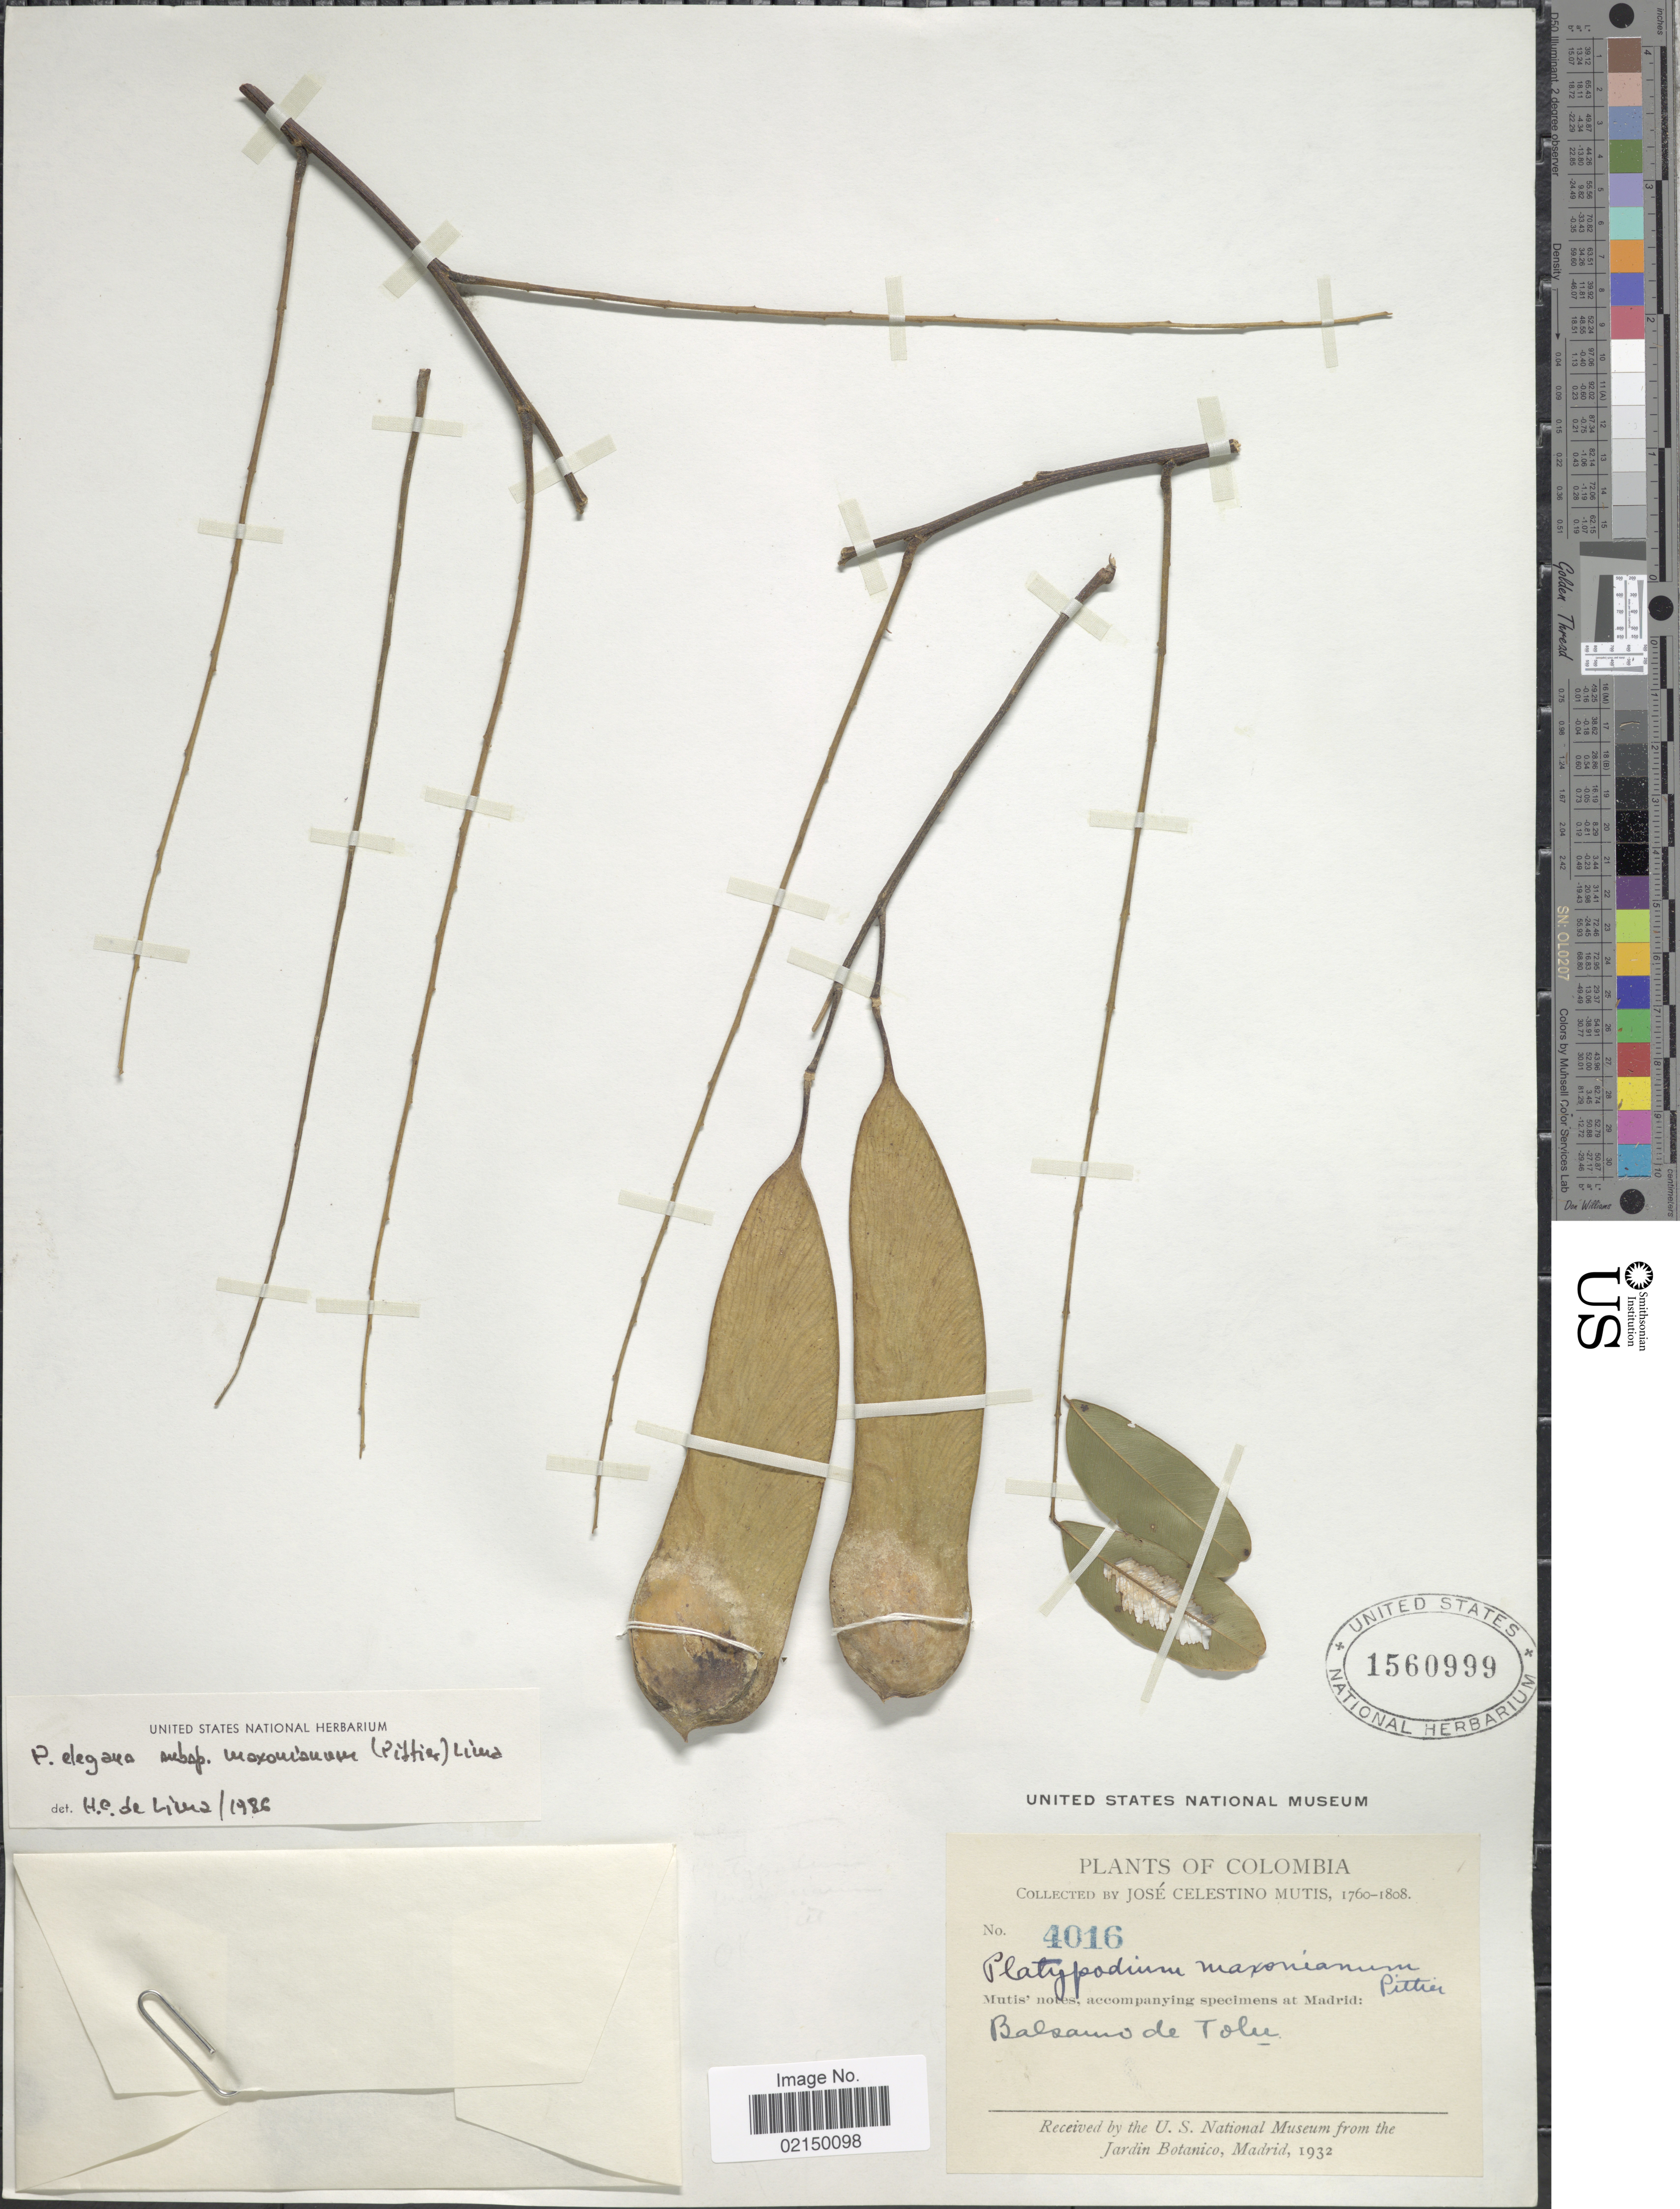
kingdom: Plantae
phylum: Tracheophyta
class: Magnoliopsida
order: Fabales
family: Fabaceae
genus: Platypodium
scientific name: Platypodium maxonianum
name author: Pittier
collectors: J. C. B. Mutis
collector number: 4016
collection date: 1760/1808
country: Colombia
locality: Balsamo de Tolu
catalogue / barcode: US 1560999